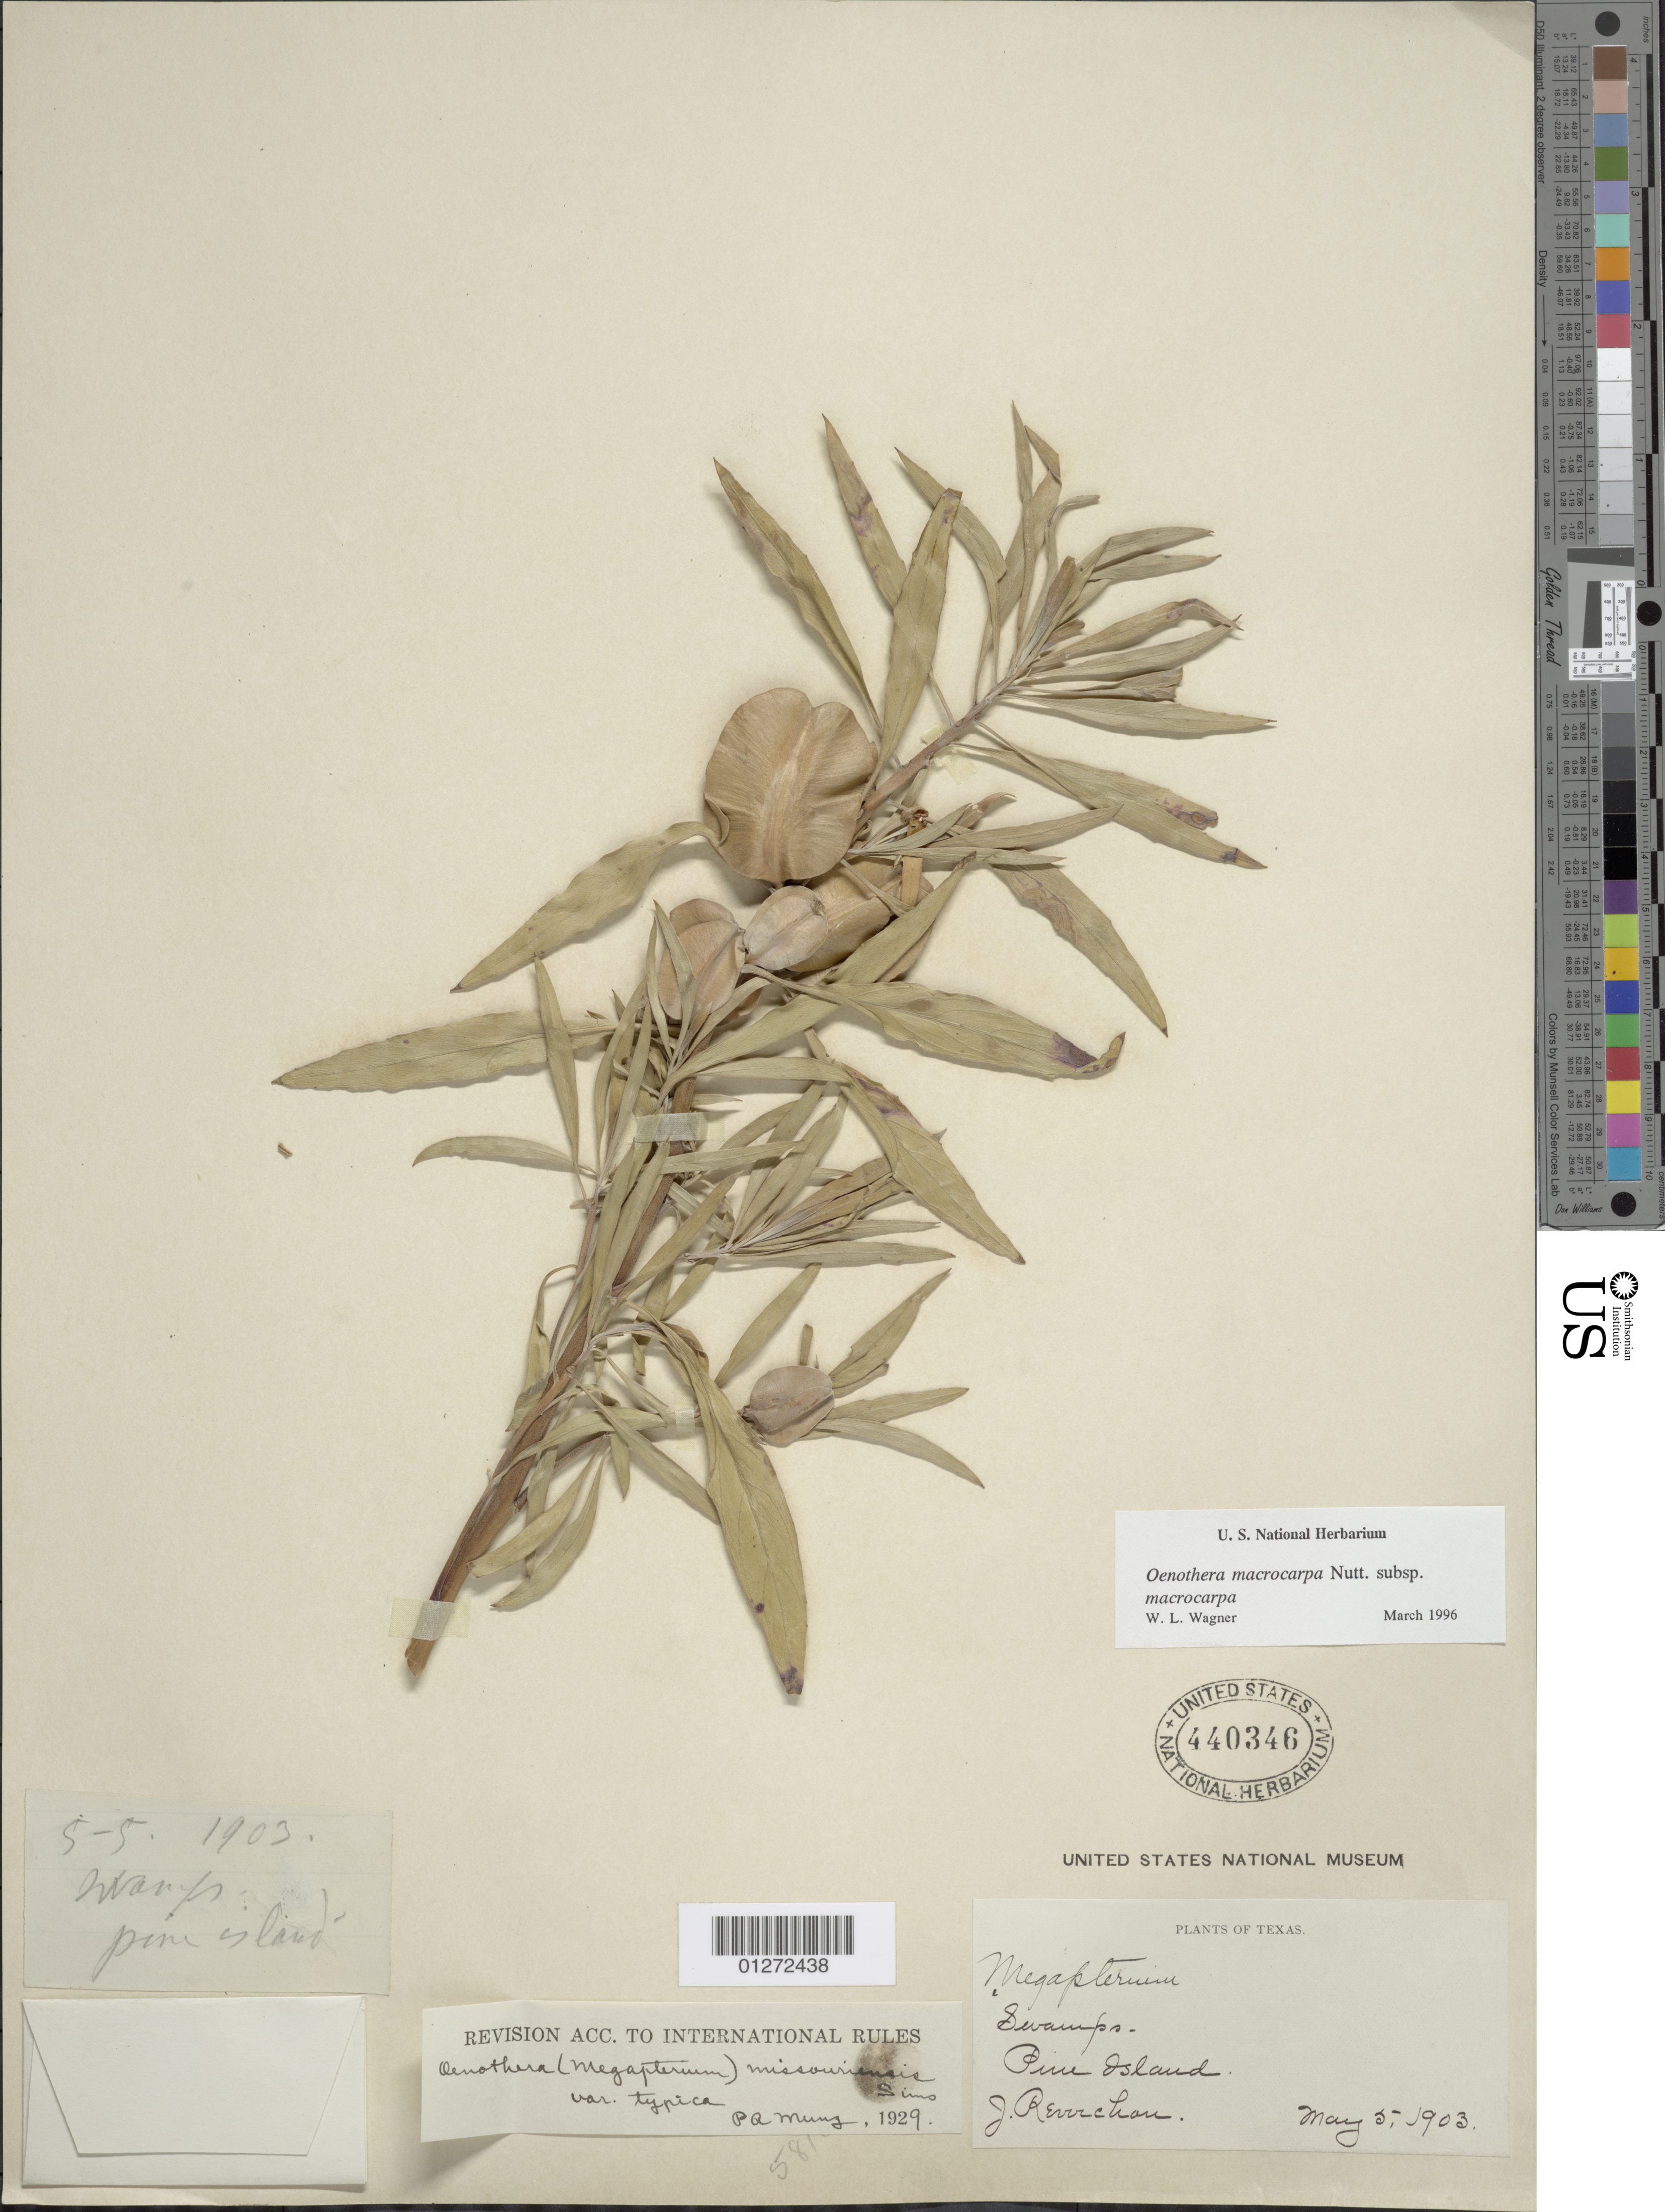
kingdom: Plantae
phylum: Tracheophyta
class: Magnoliopsida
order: Myrtales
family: Onagraceae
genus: Oenothera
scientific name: Oenothera macrocarpa subsp. macrocarpa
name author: Nutt.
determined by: Wagner, W. L., (BOT), Smithsonian Institution - National Museum of Natural History (UNITED STATES)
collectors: J. Reverchon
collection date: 1903-05-05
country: United States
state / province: Texas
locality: Pine Island, Swamps.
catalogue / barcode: US 440346